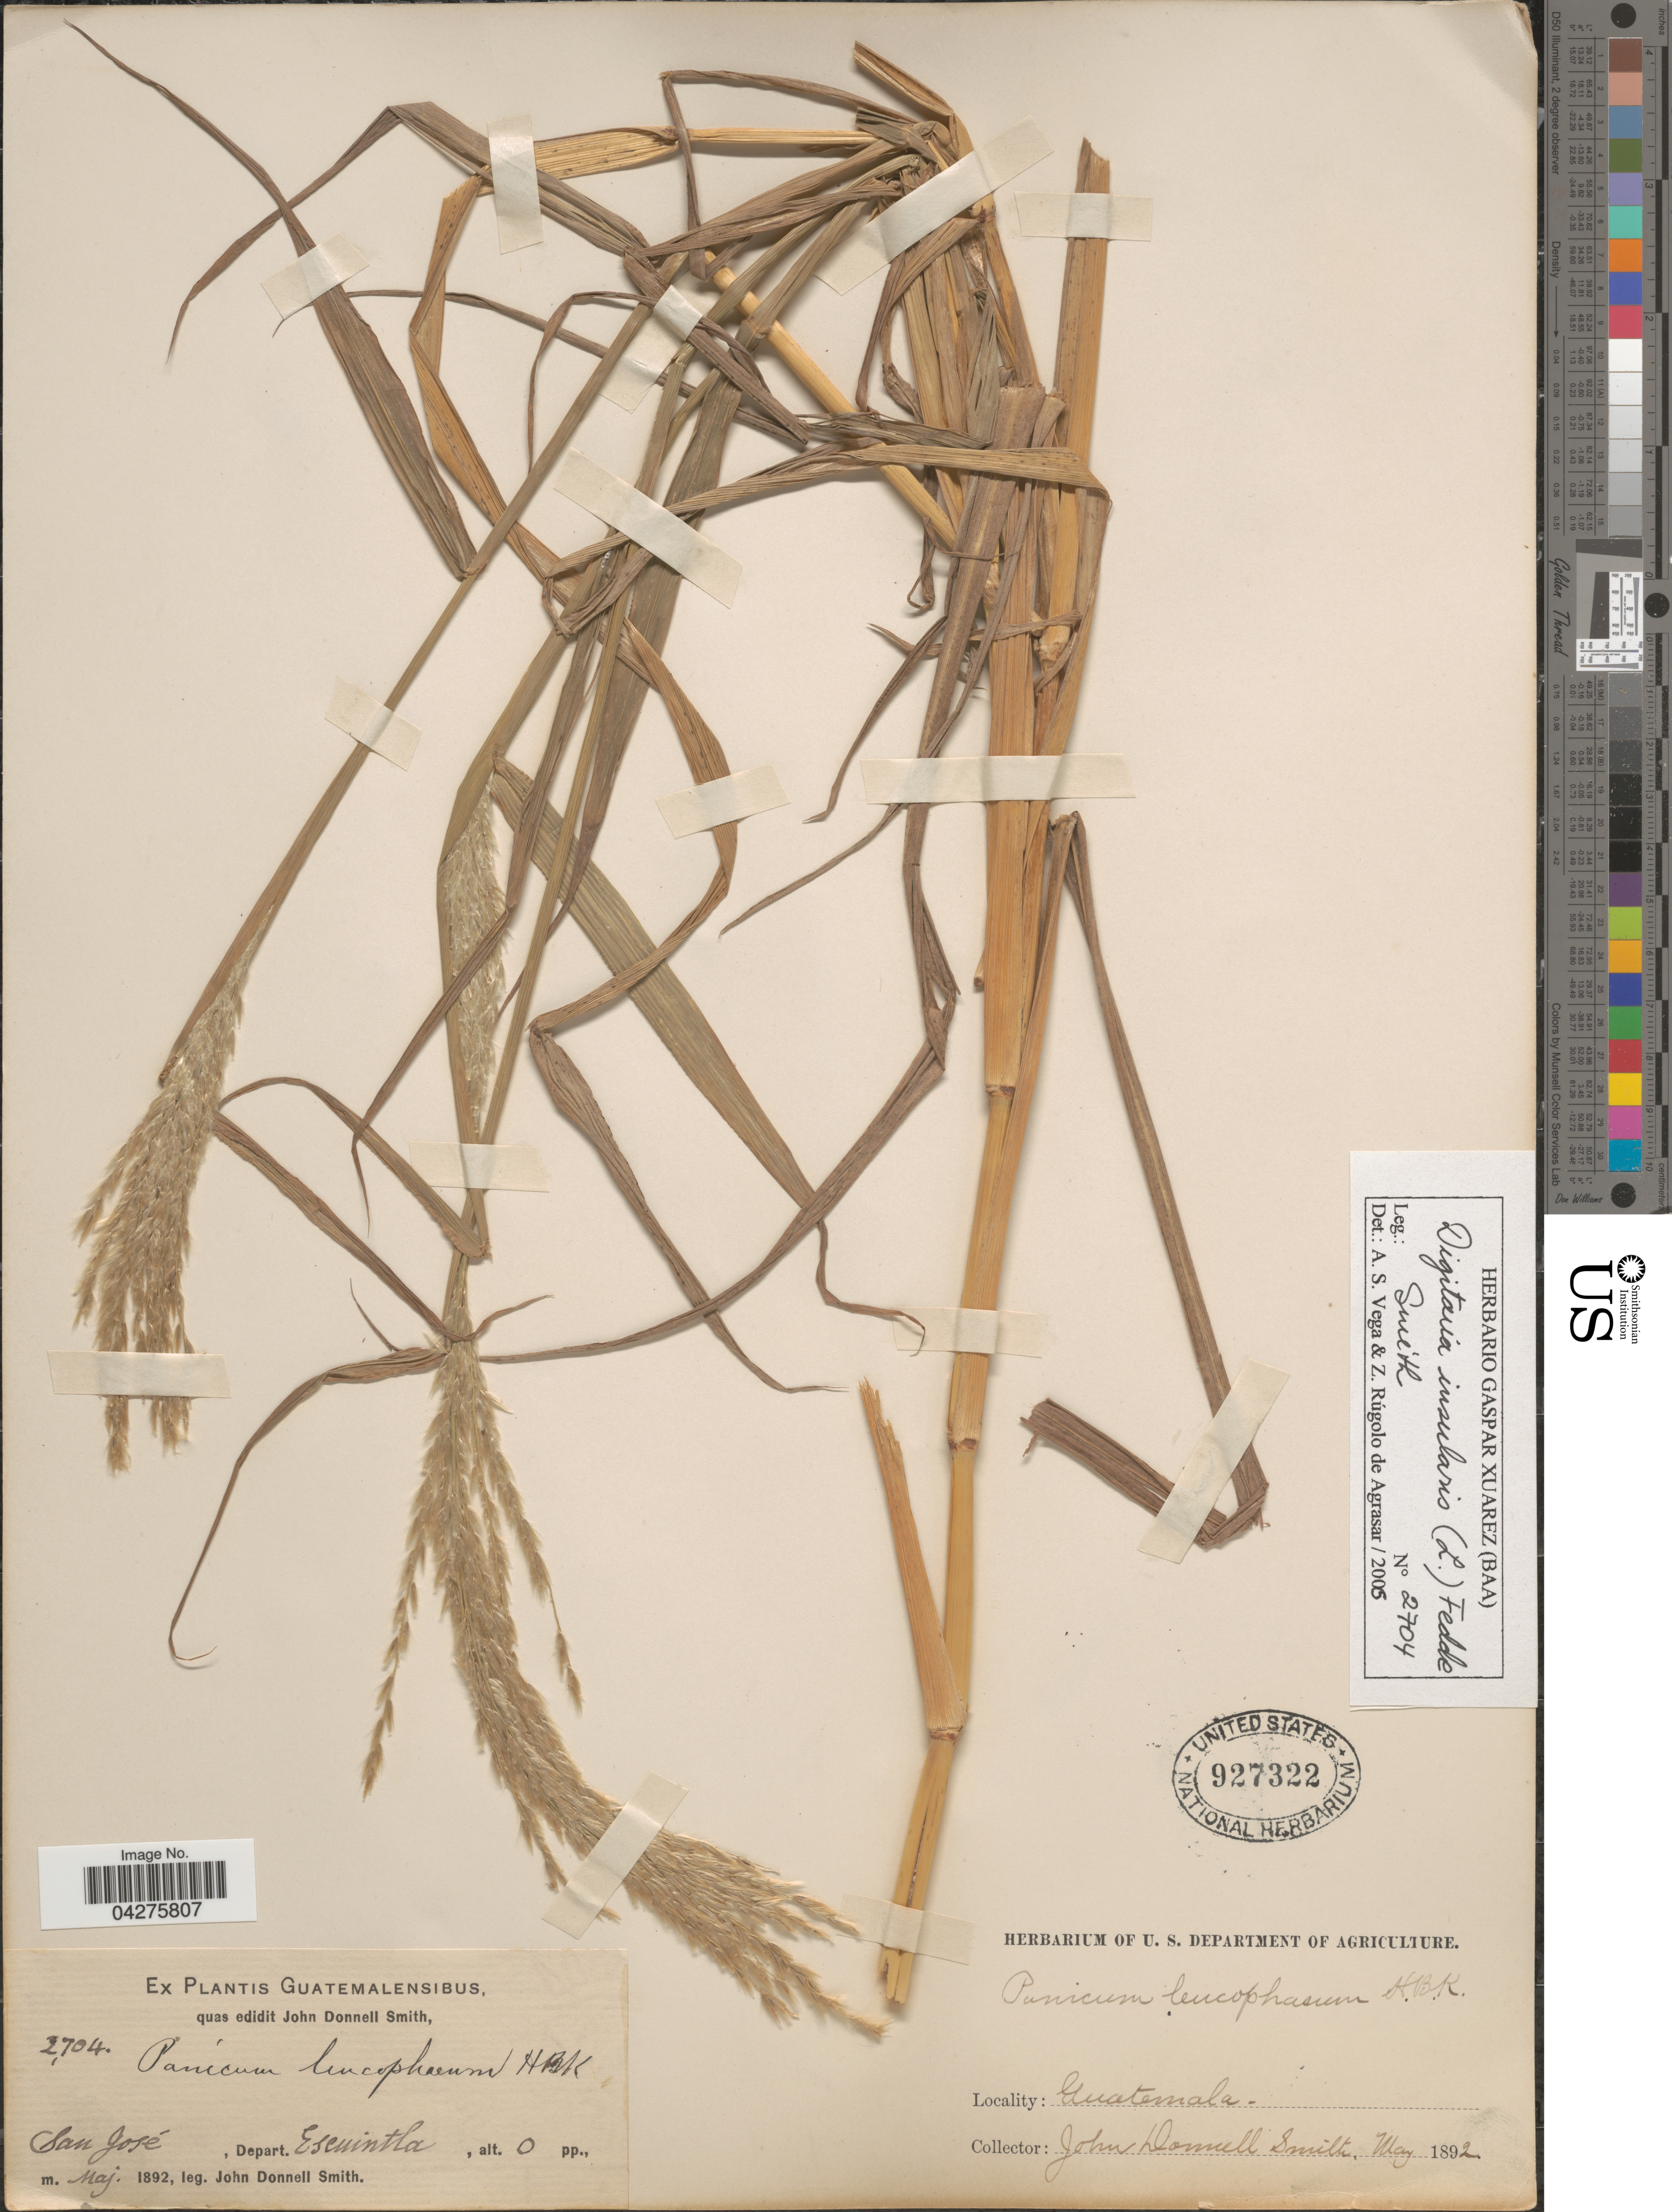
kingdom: Plantae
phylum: Tracheophyta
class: Liliopsida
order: Poales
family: Poaceae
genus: Digitaria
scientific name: Digitaria insularis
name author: (L.) Fedde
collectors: J. Donnell Smith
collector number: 2704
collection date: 1892-05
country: Guatemala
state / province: Escuintla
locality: San José, Depart. Escuintla.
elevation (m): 0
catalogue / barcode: US 927322